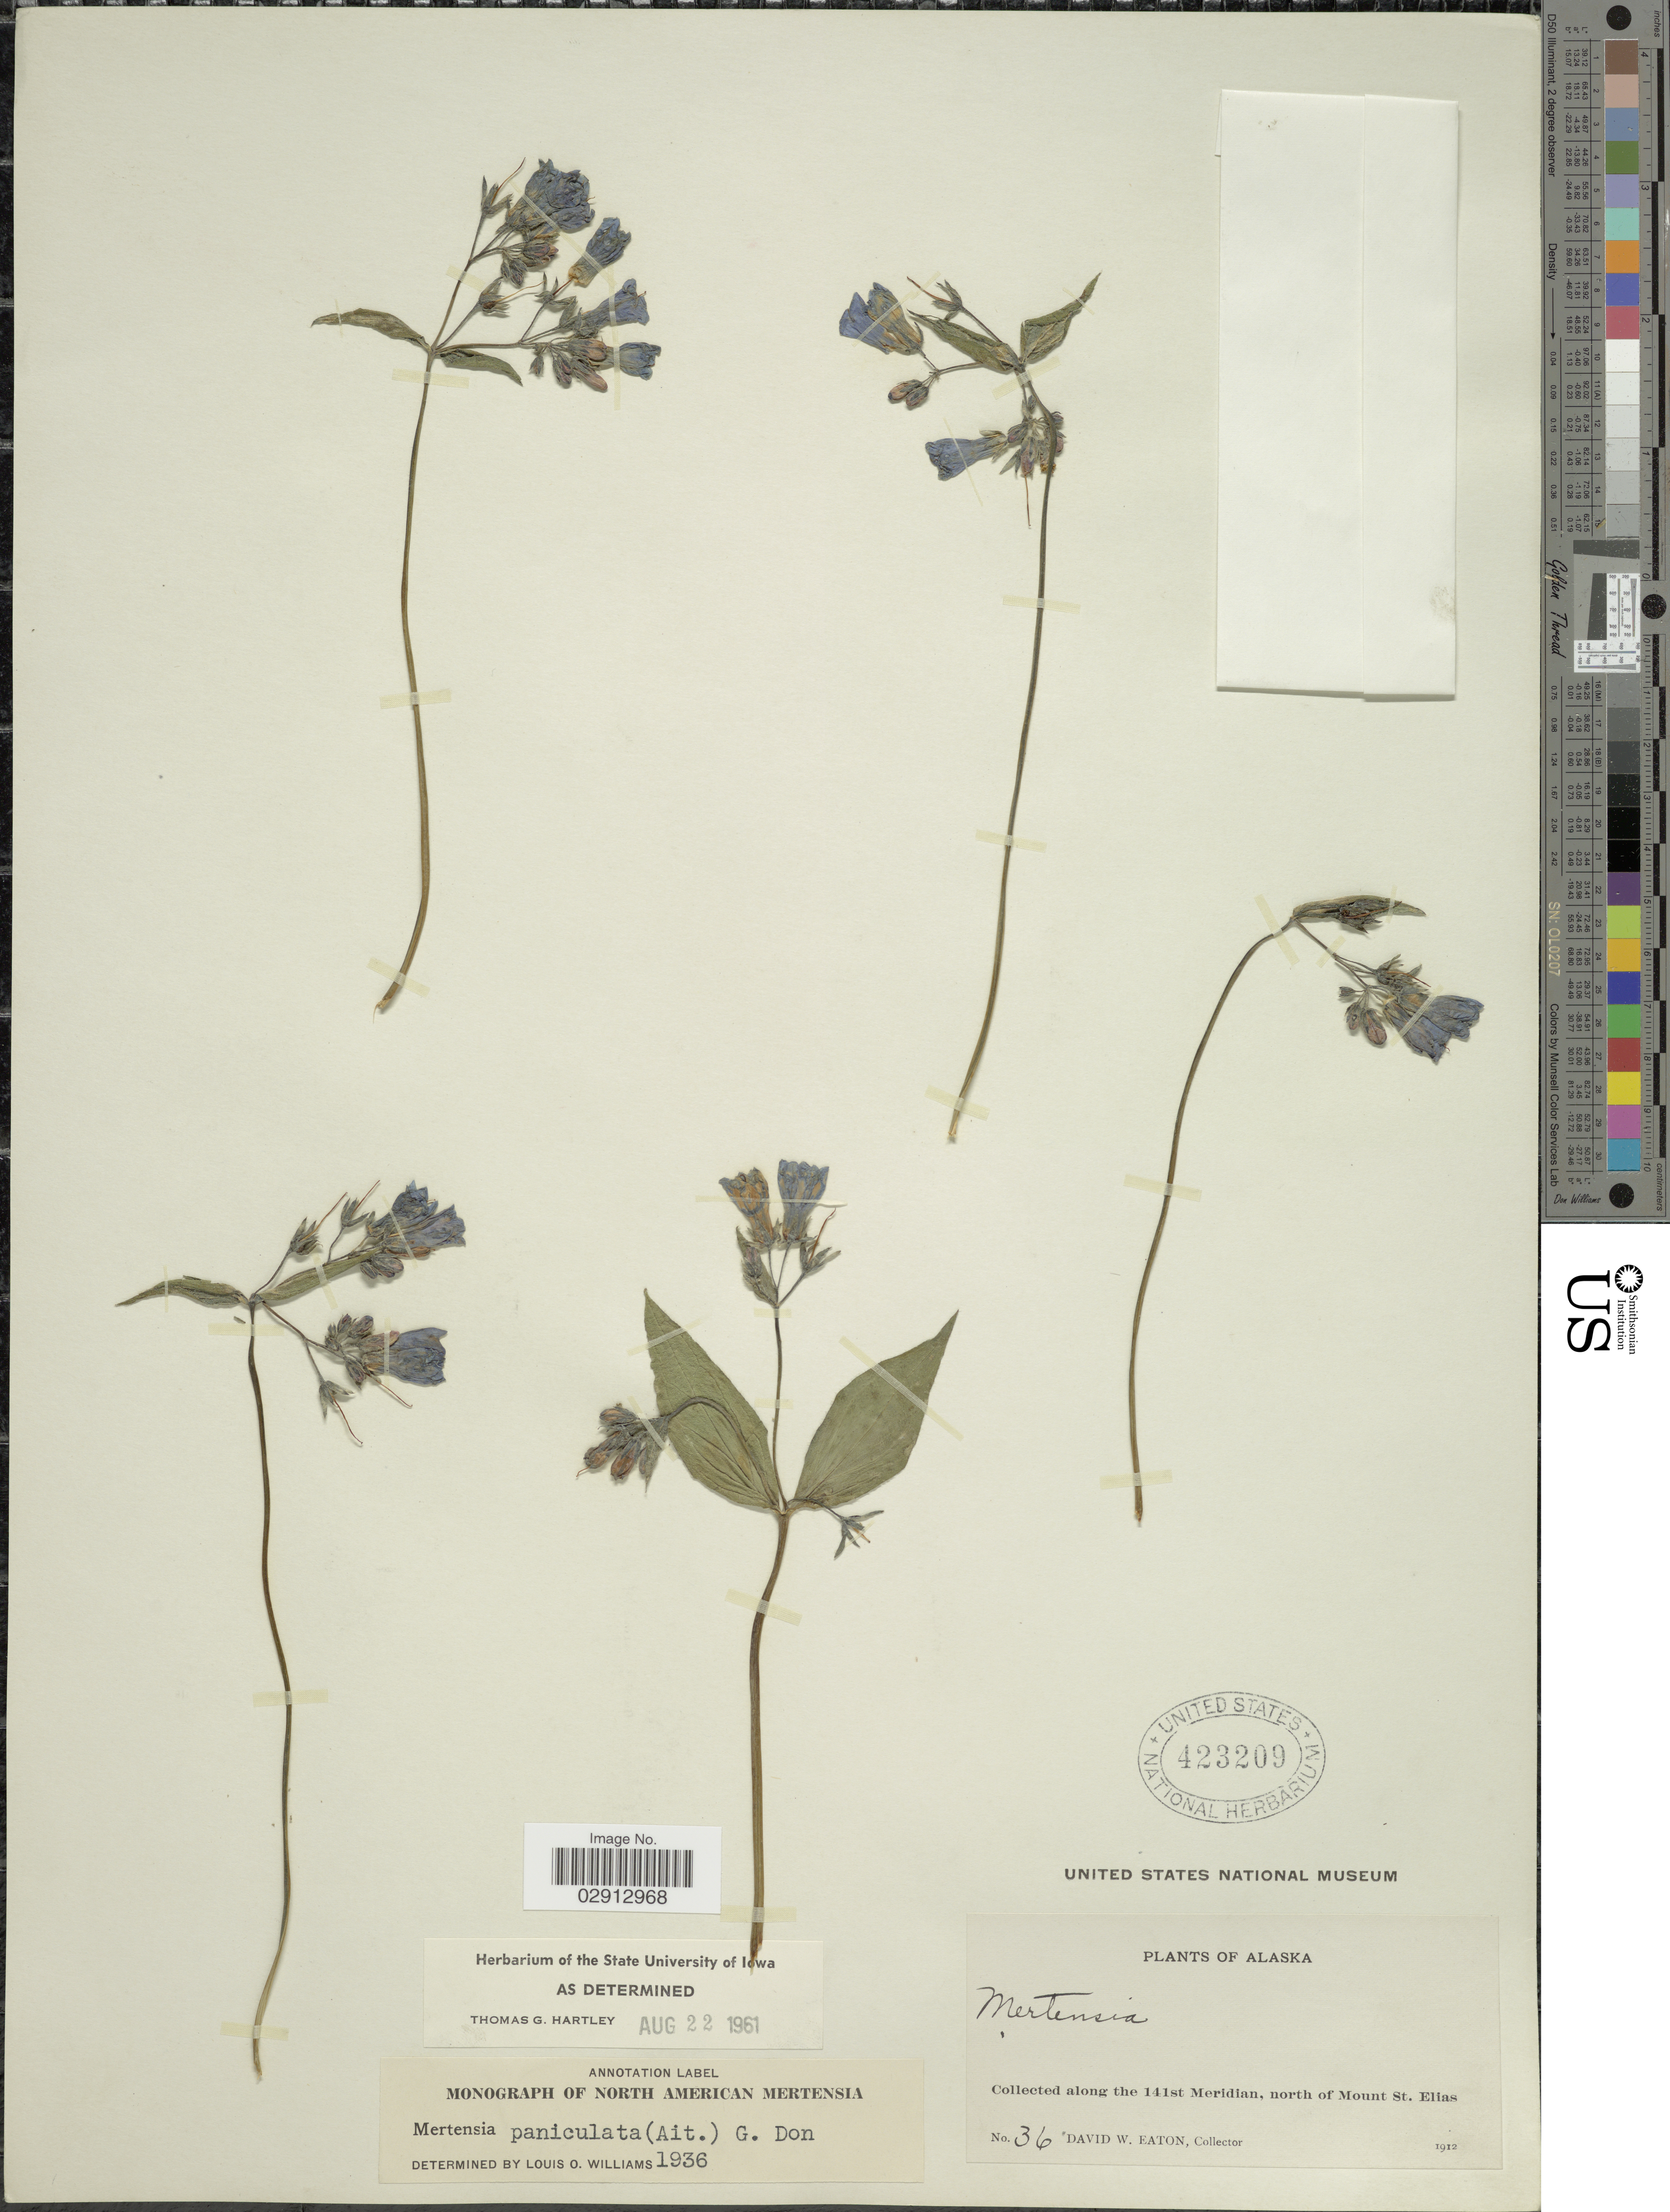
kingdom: Plantae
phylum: Tracheophyta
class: Magnoliopsida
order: Boraginales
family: Boraginaceae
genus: Mertensia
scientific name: Mertensia paniculata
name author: (Aiton) G. Don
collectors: D. Eaton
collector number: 36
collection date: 1912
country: United States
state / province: Alaska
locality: Along the 141st Meridian, north of Mount St. Elias.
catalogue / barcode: US 423209